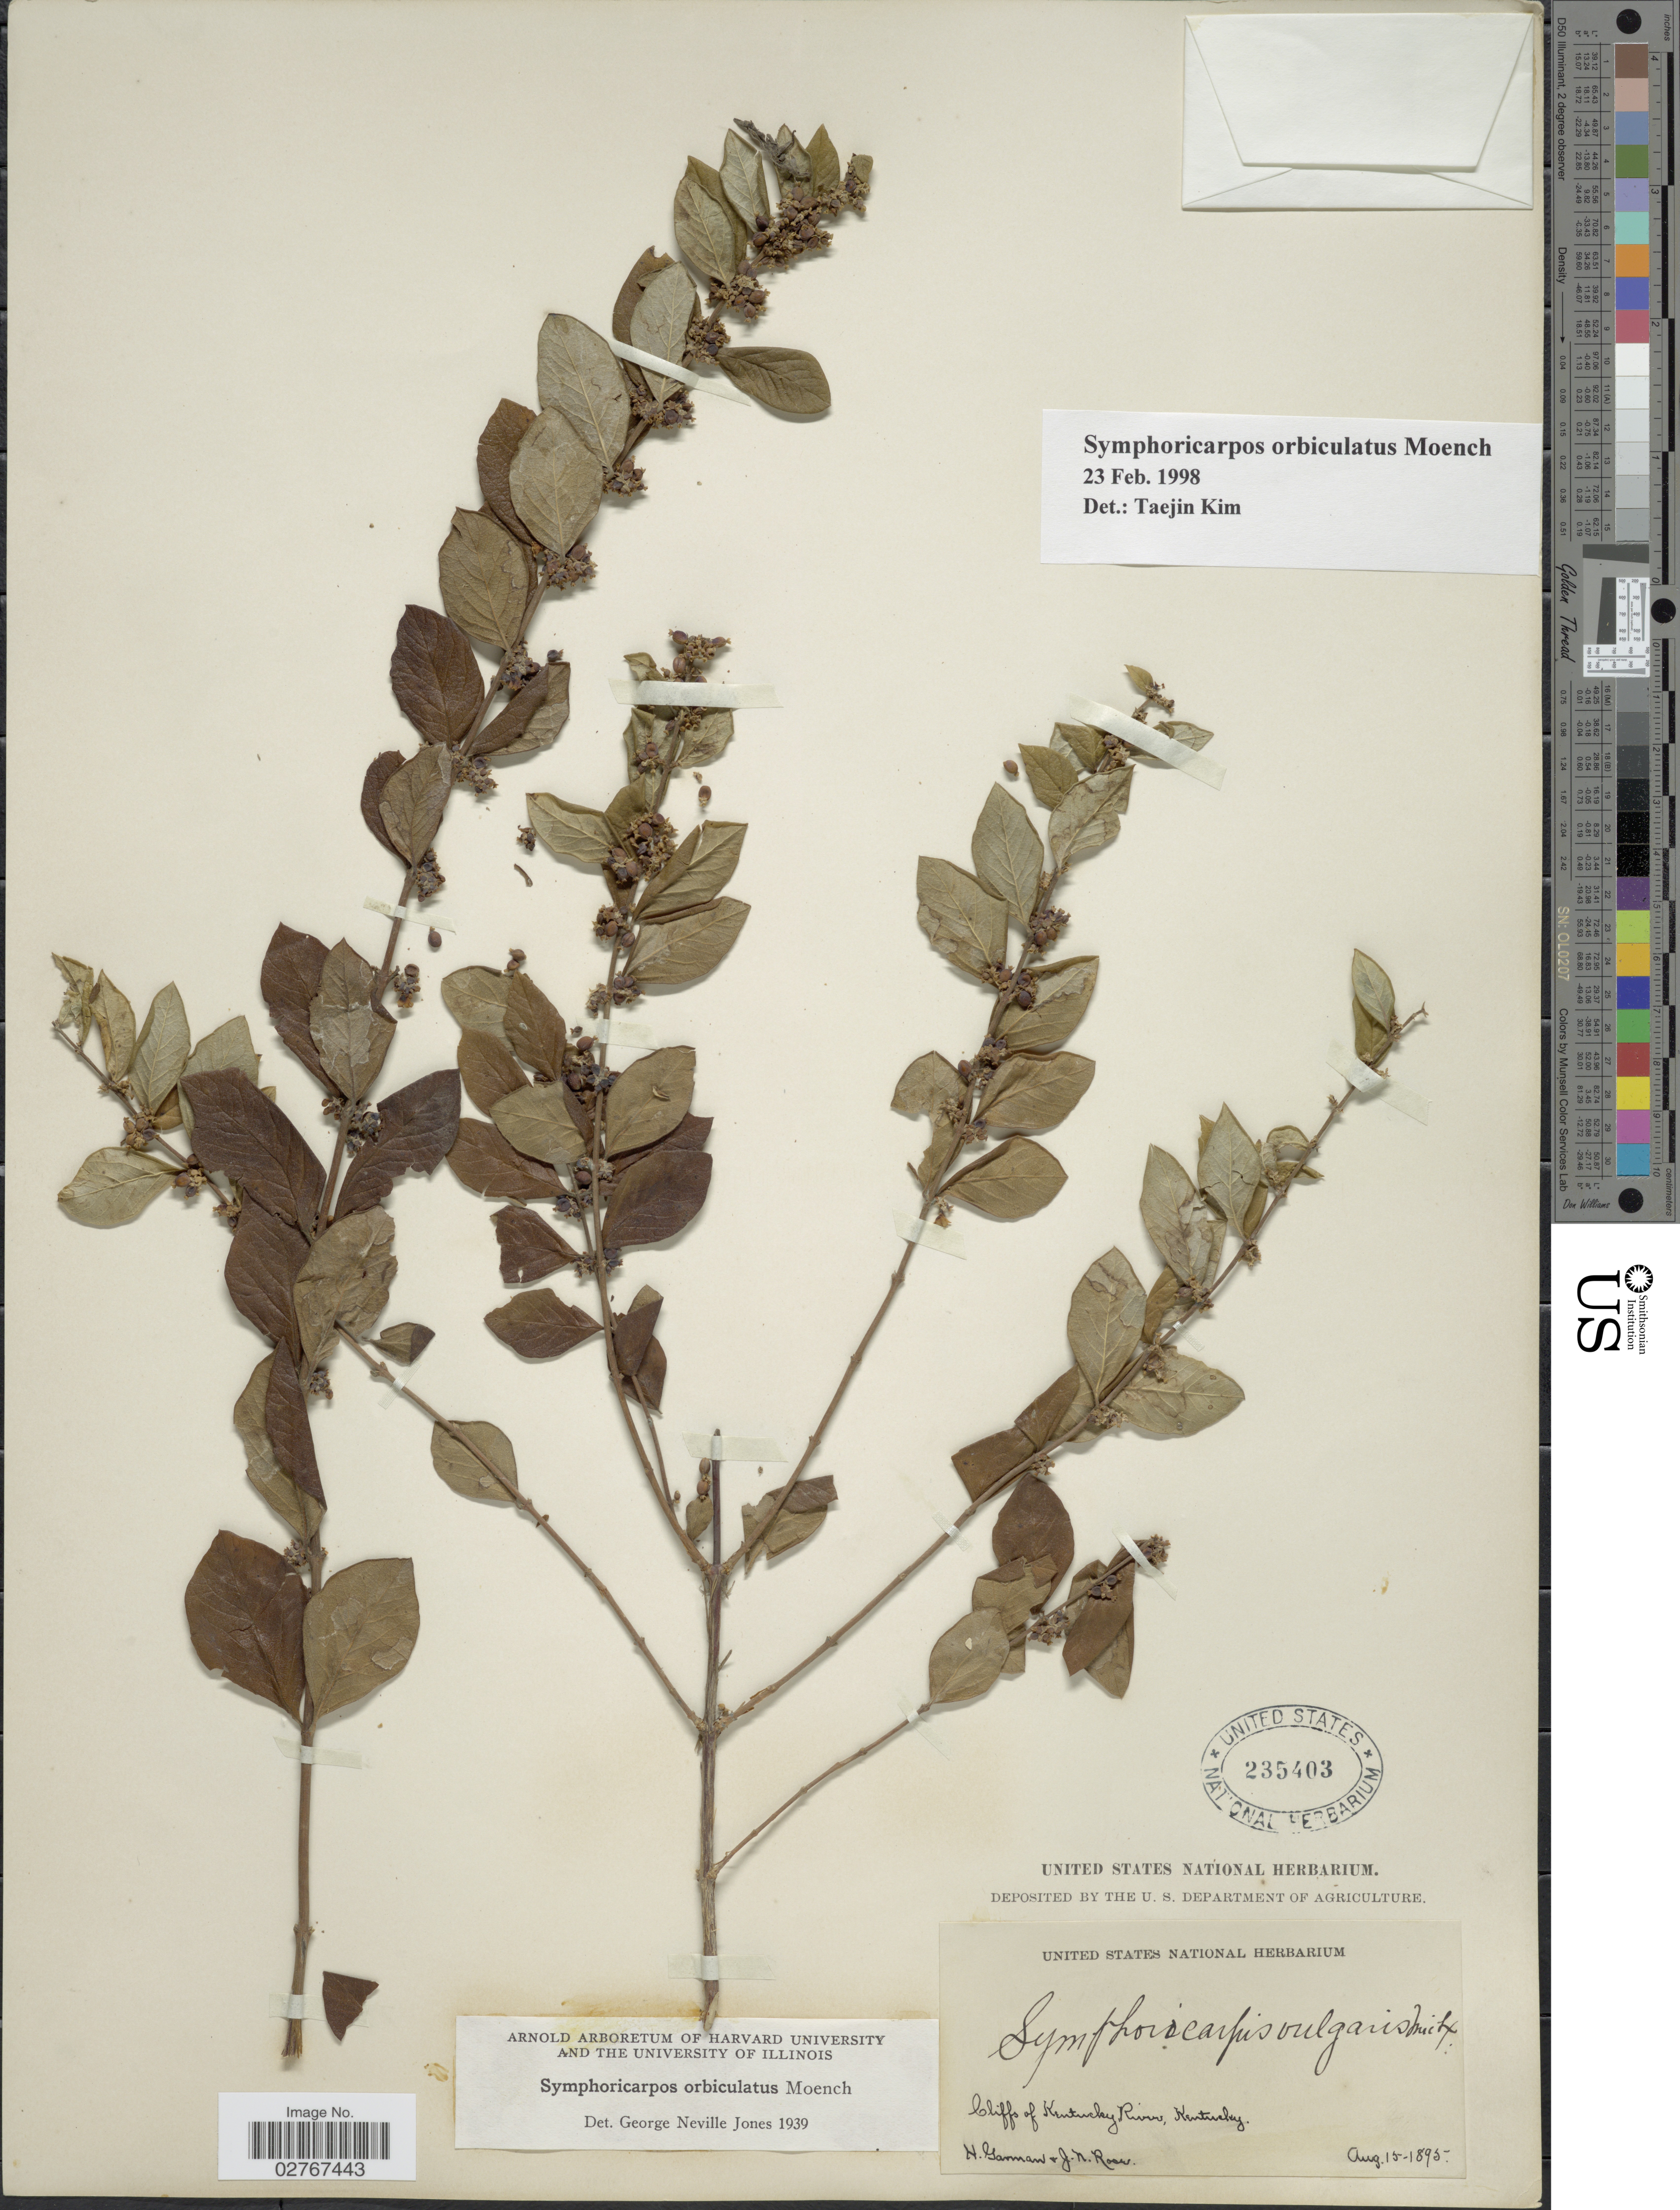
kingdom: Plantae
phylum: Tracheophyta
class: Magnoliopsida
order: Dipsacales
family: Caprifoliaceae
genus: Symphoricarpos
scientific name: Symphoricarpos orbiculatus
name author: Moench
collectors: H. Garman & J. N. Rose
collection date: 1895-08-15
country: United States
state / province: Kentucky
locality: Cliffs of Kentucky River.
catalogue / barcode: US 235403